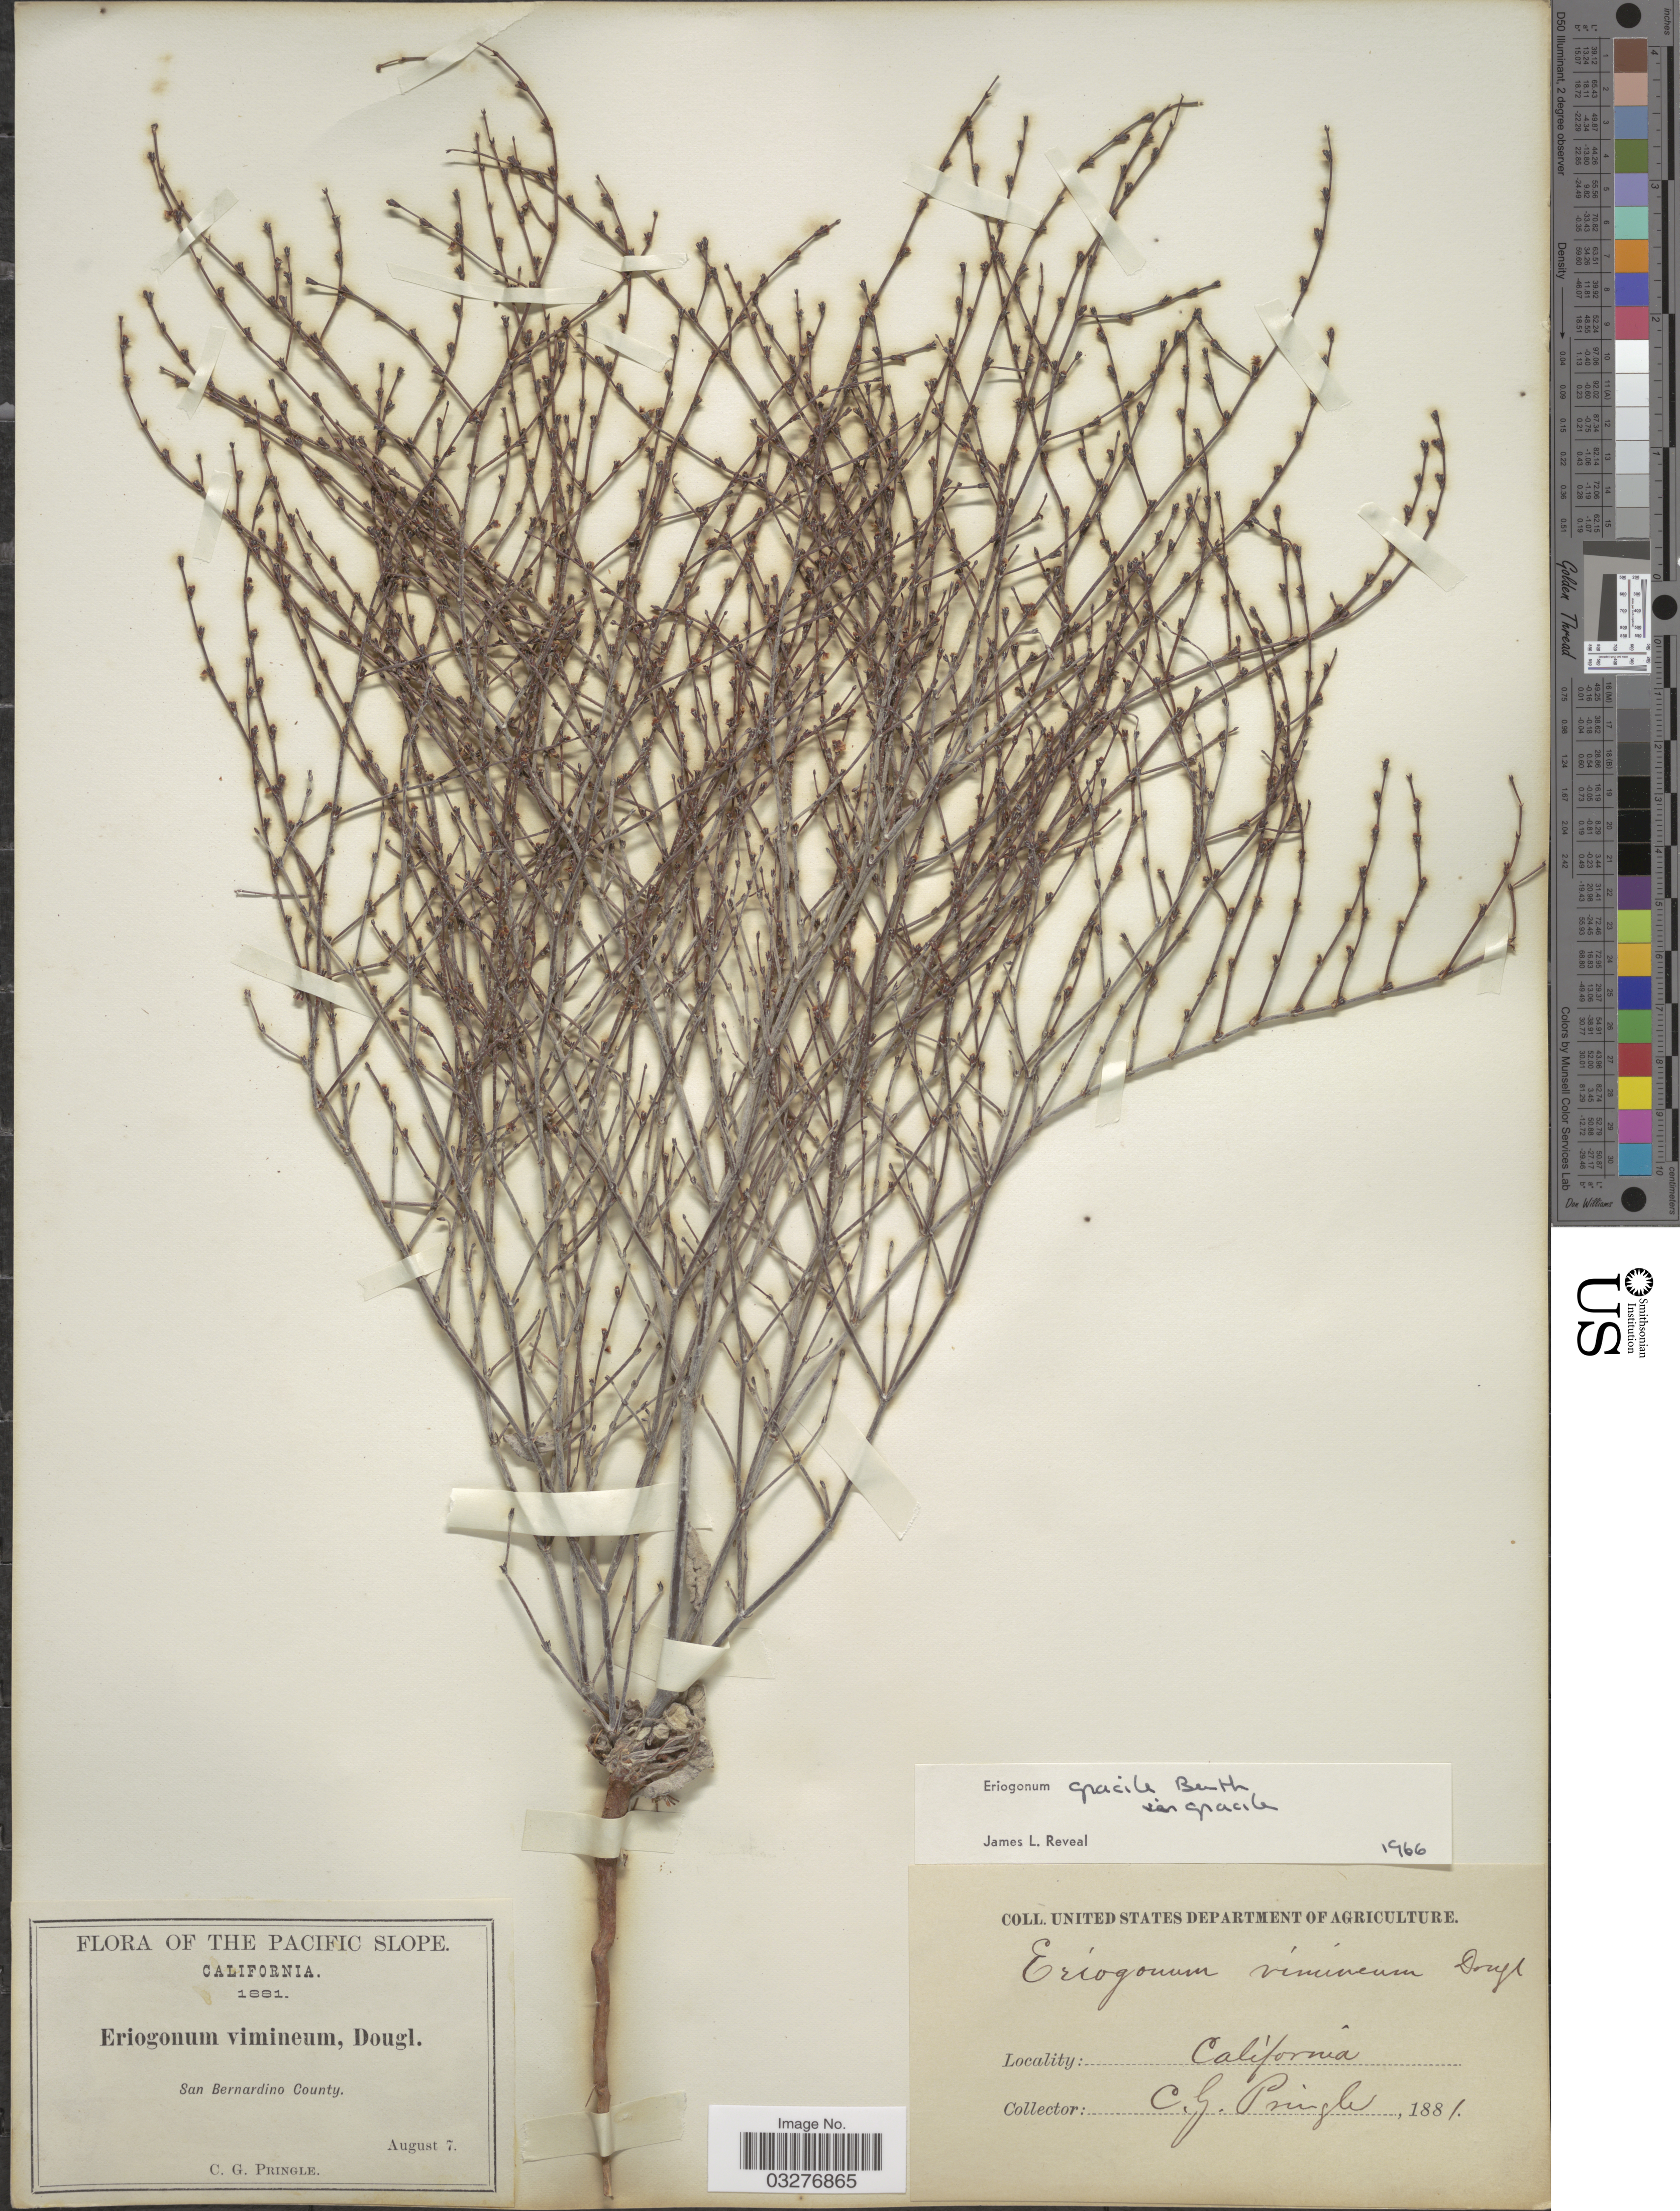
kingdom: Plantae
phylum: Tracheophyta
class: Magnoliopsida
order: Caryophyllales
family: Polygonaceae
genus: Eriogonum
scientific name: Eriogonum gracile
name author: Benth.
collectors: C. G. Pringle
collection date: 1881-08-07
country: United States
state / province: California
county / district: San Bernardino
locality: The Pacific Slope. San Bernardino County.